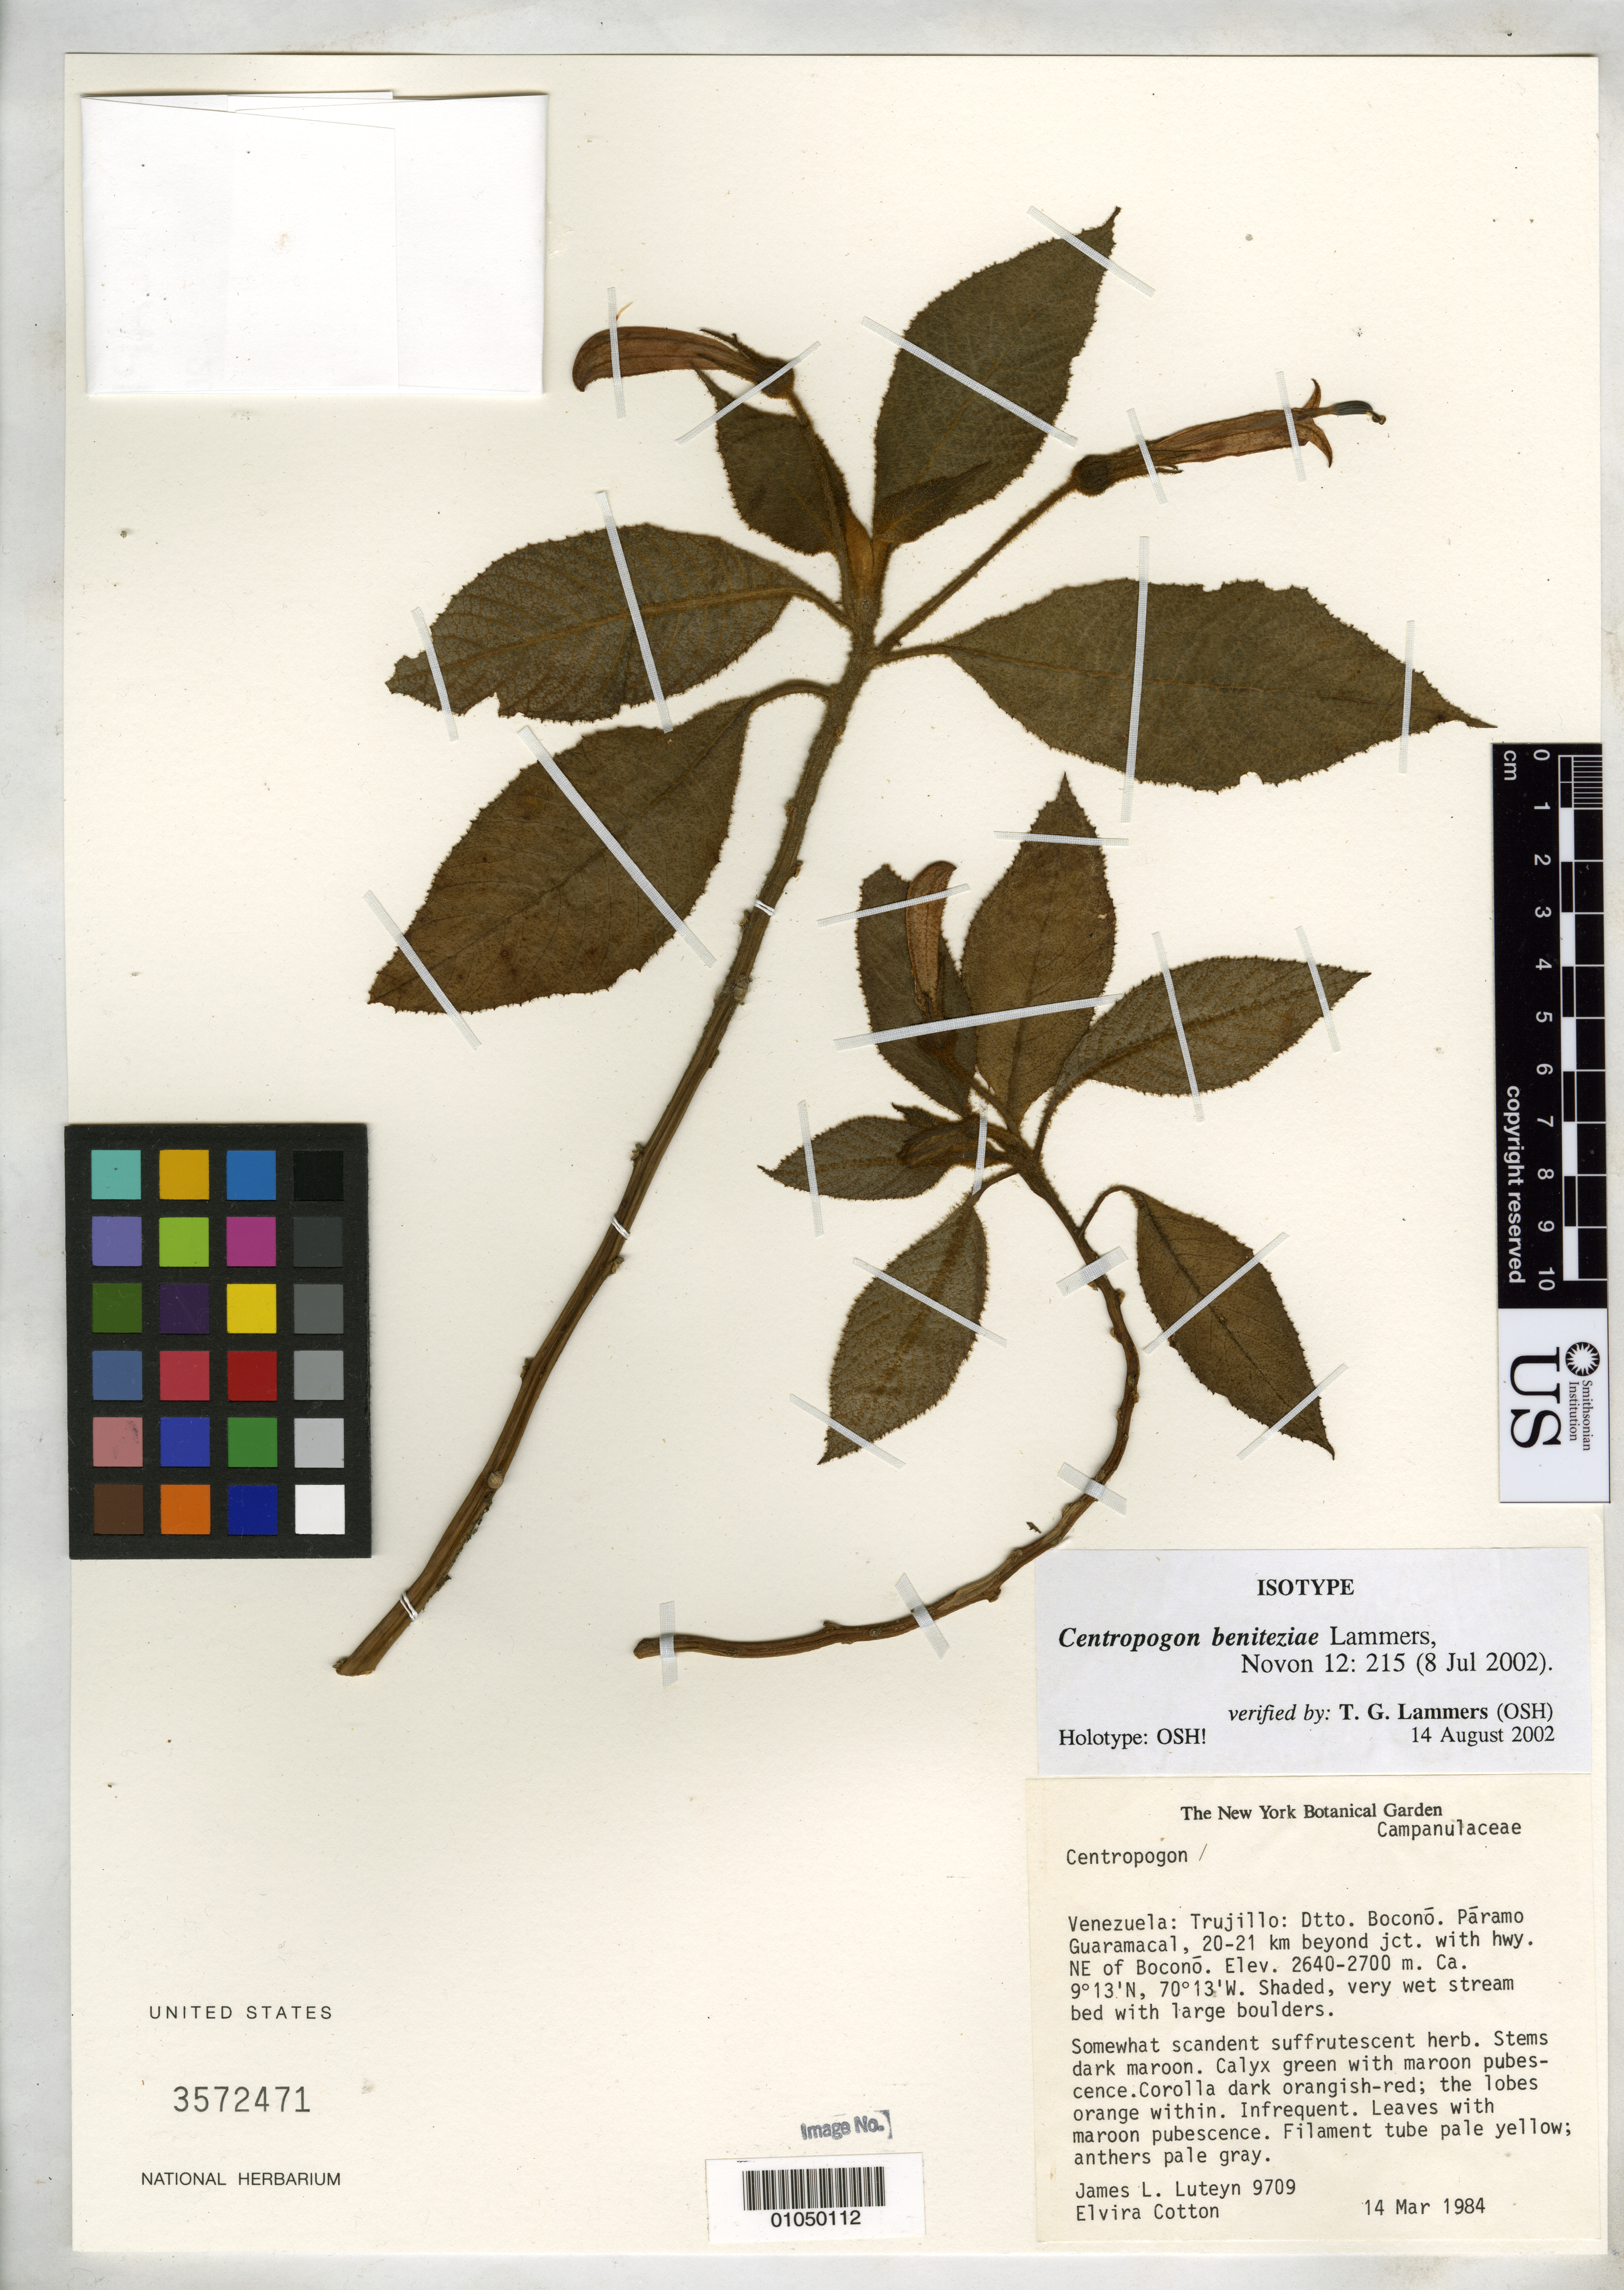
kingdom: Plantae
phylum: Tracheophyta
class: Magnoliopsida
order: Asterales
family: Campanulaceae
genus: Centropogon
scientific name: Centropogon beniteziae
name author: Lammers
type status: Isotype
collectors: J. L. Luteyn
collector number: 9709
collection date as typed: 14 Mar 1984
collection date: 1984-03-14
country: Venezuela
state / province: Trujillo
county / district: Boconó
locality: Páramo de Guaramacal, 20-21 km beyond jct with hwy NE of Boconó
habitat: Shaded, very wet stream bed with large boulders.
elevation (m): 2640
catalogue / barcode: US 3572471